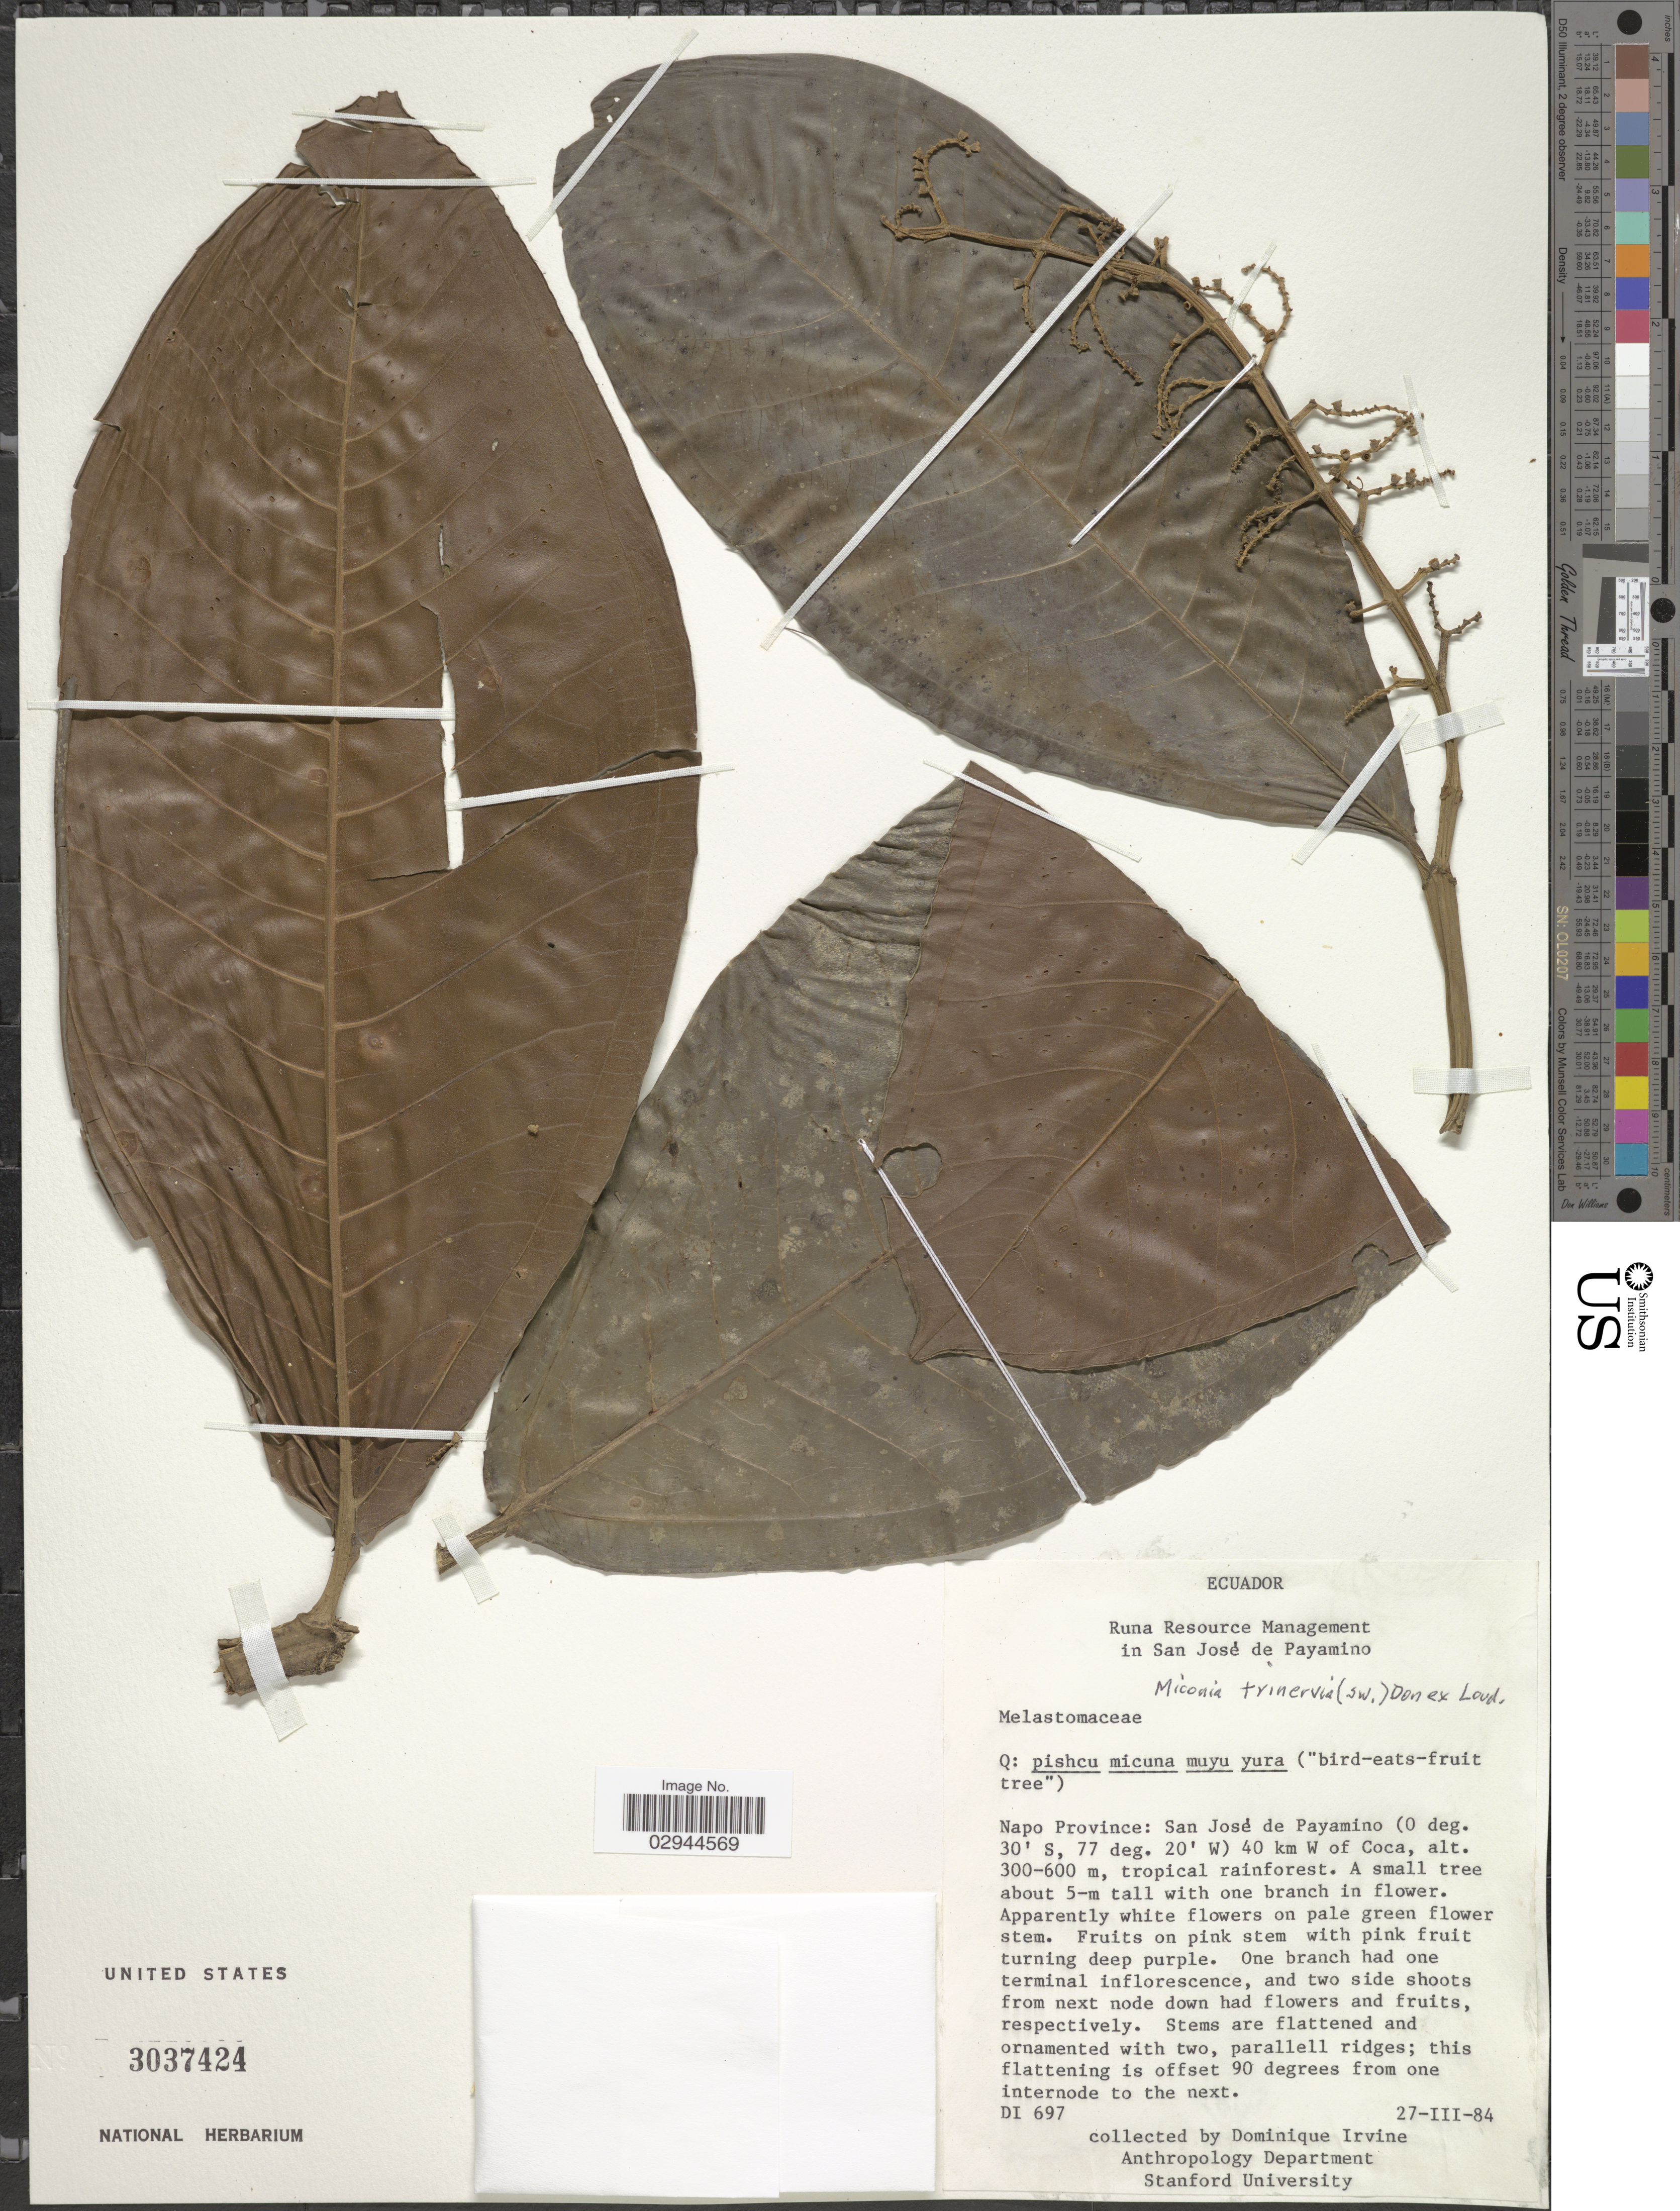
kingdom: Plantae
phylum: Tracheophyta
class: Magnoliopsida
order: Myrtales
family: Melastomataceae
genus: Miconia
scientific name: Miconia trinervia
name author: (Sw.) D. Don ex Loudon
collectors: D. Irvine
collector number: DI697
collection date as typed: Transcribed d/m/y: 27/3/84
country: Ecuador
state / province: Napo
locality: San José de Payamino, 40 km W of Coca.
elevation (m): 300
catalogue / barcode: US 3037424